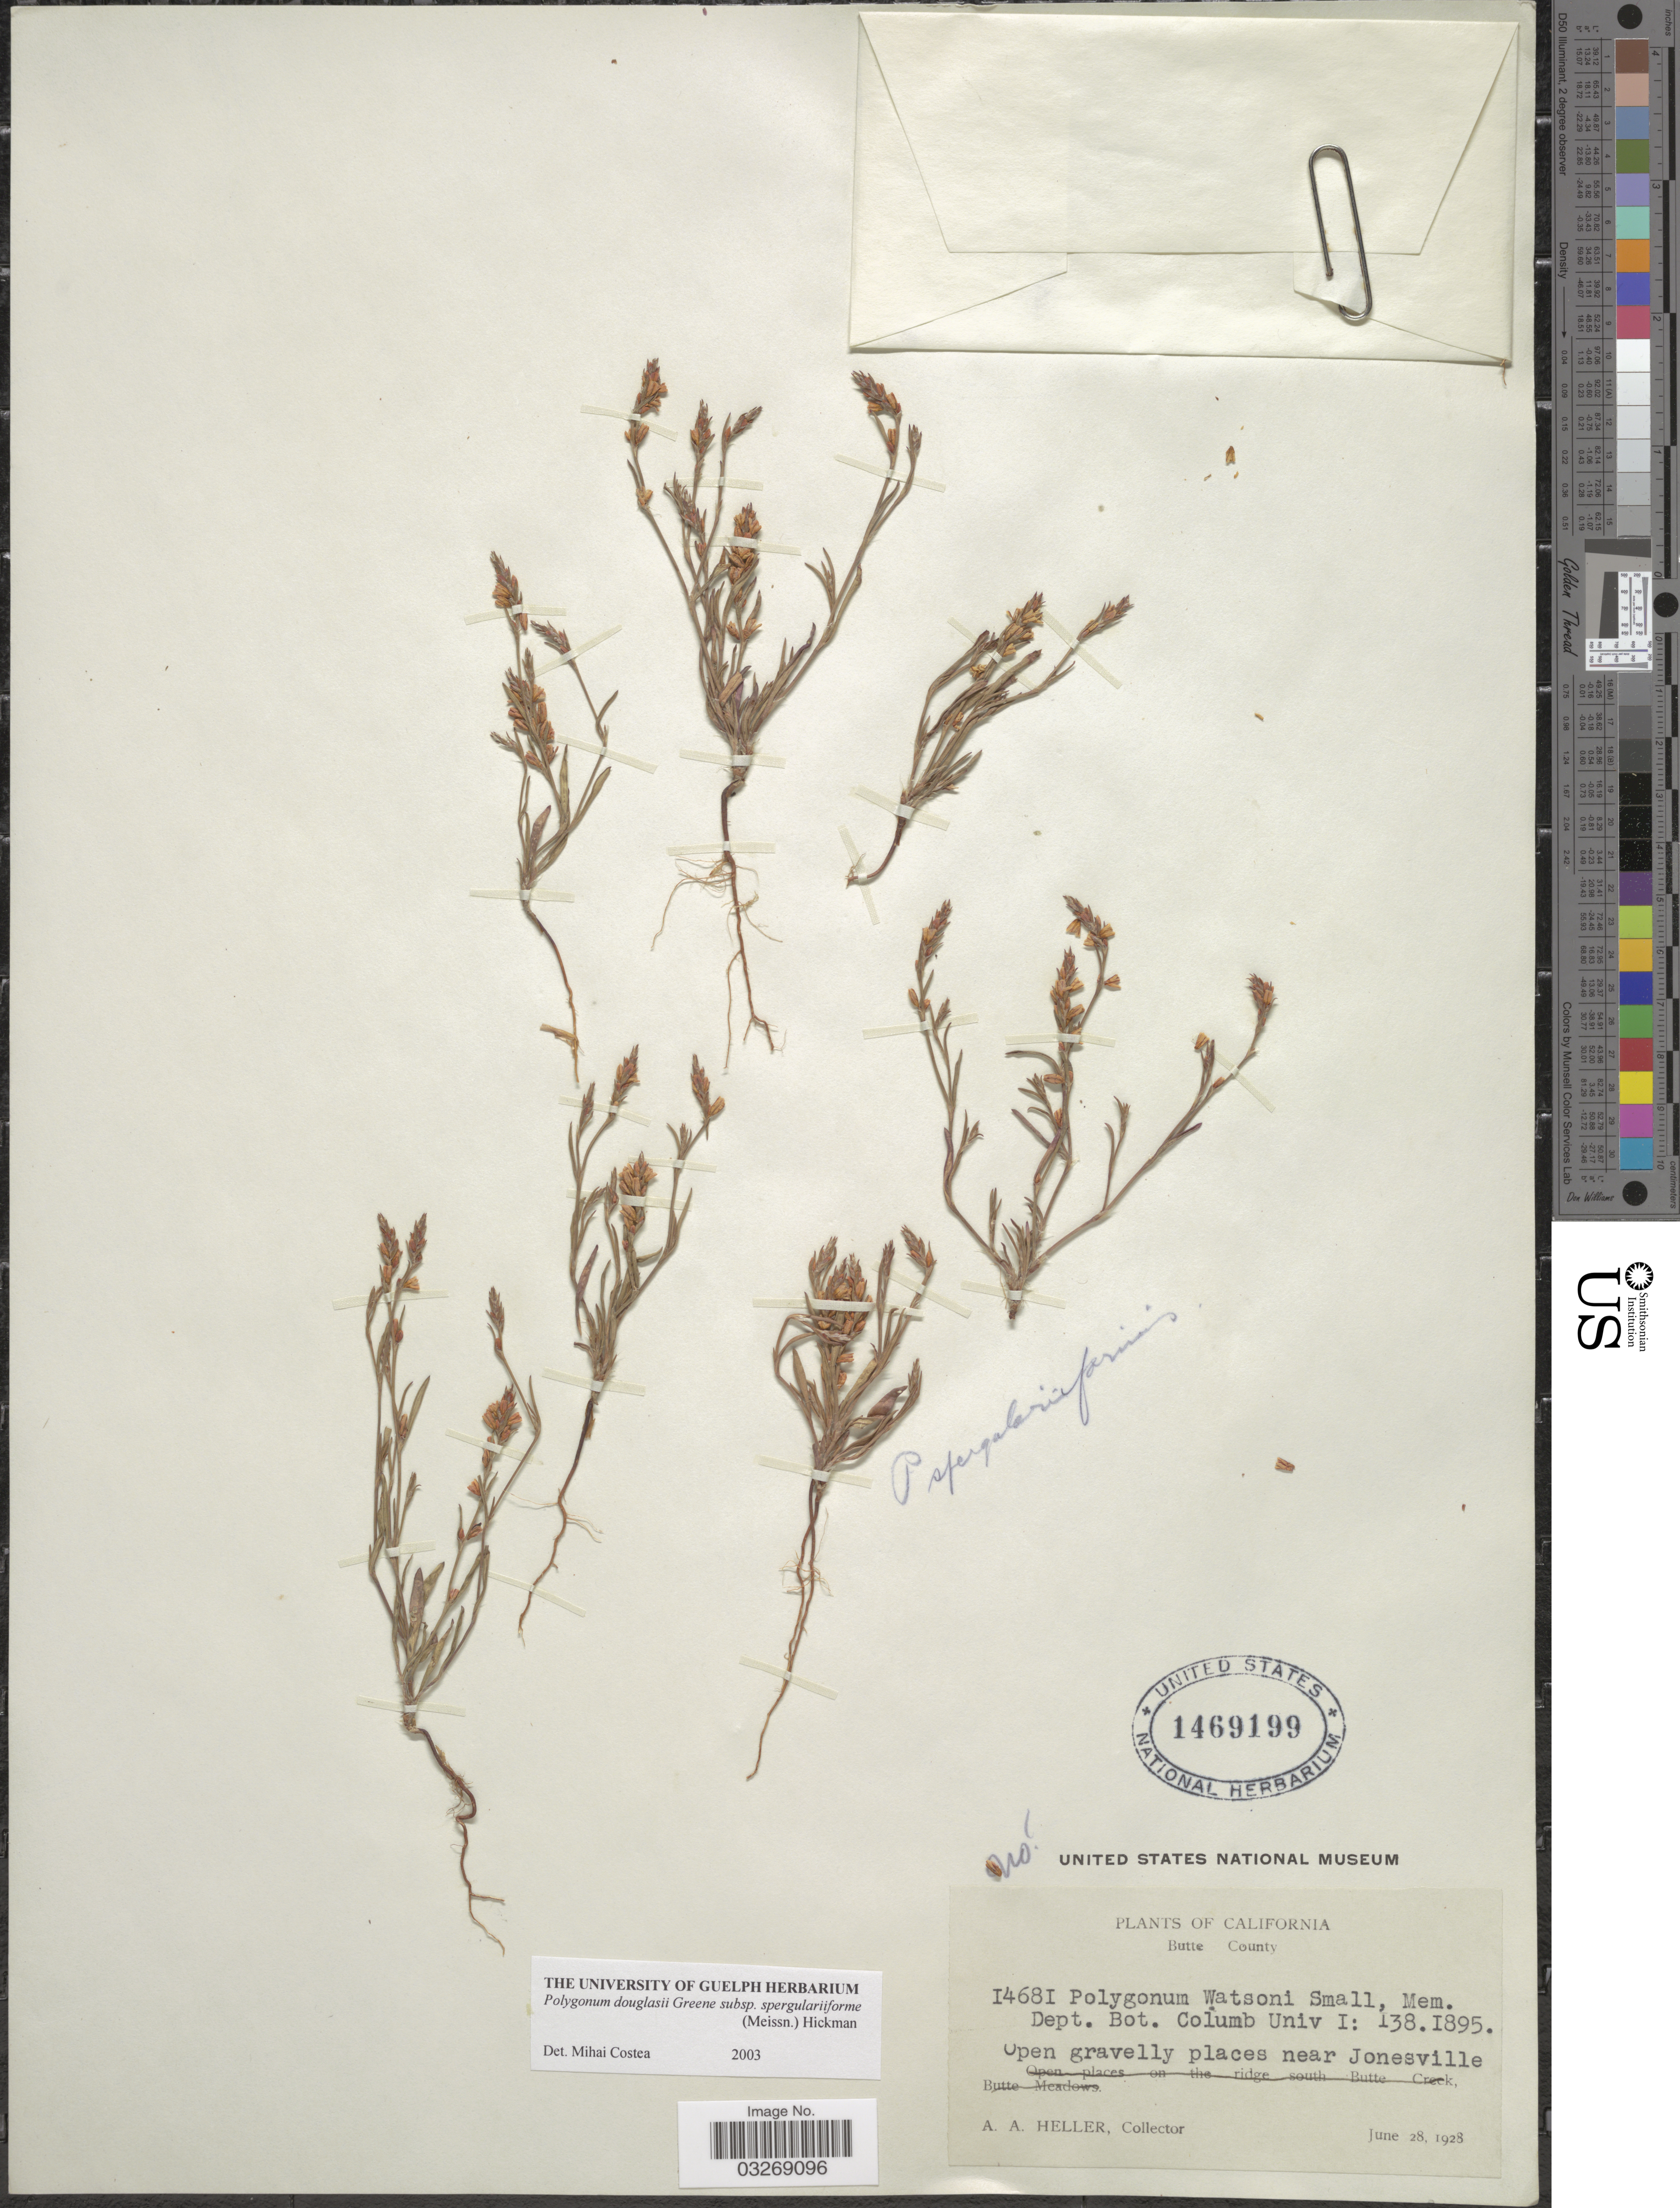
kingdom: Plantae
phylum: Tracheophyta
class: Magnoliopsida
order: Caryophyllales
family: Polygonaceae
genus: Polygonum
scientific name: Polygonum douglasii subsp. spergulariiforme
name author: (Meisn. ex Small) Hickman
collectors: A. A. Heller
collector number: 14681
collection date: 1928-06-28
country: United States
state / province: California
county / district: Butte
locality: Butte County. Open gravelly places near Jonesville.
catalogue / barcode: US 1469199